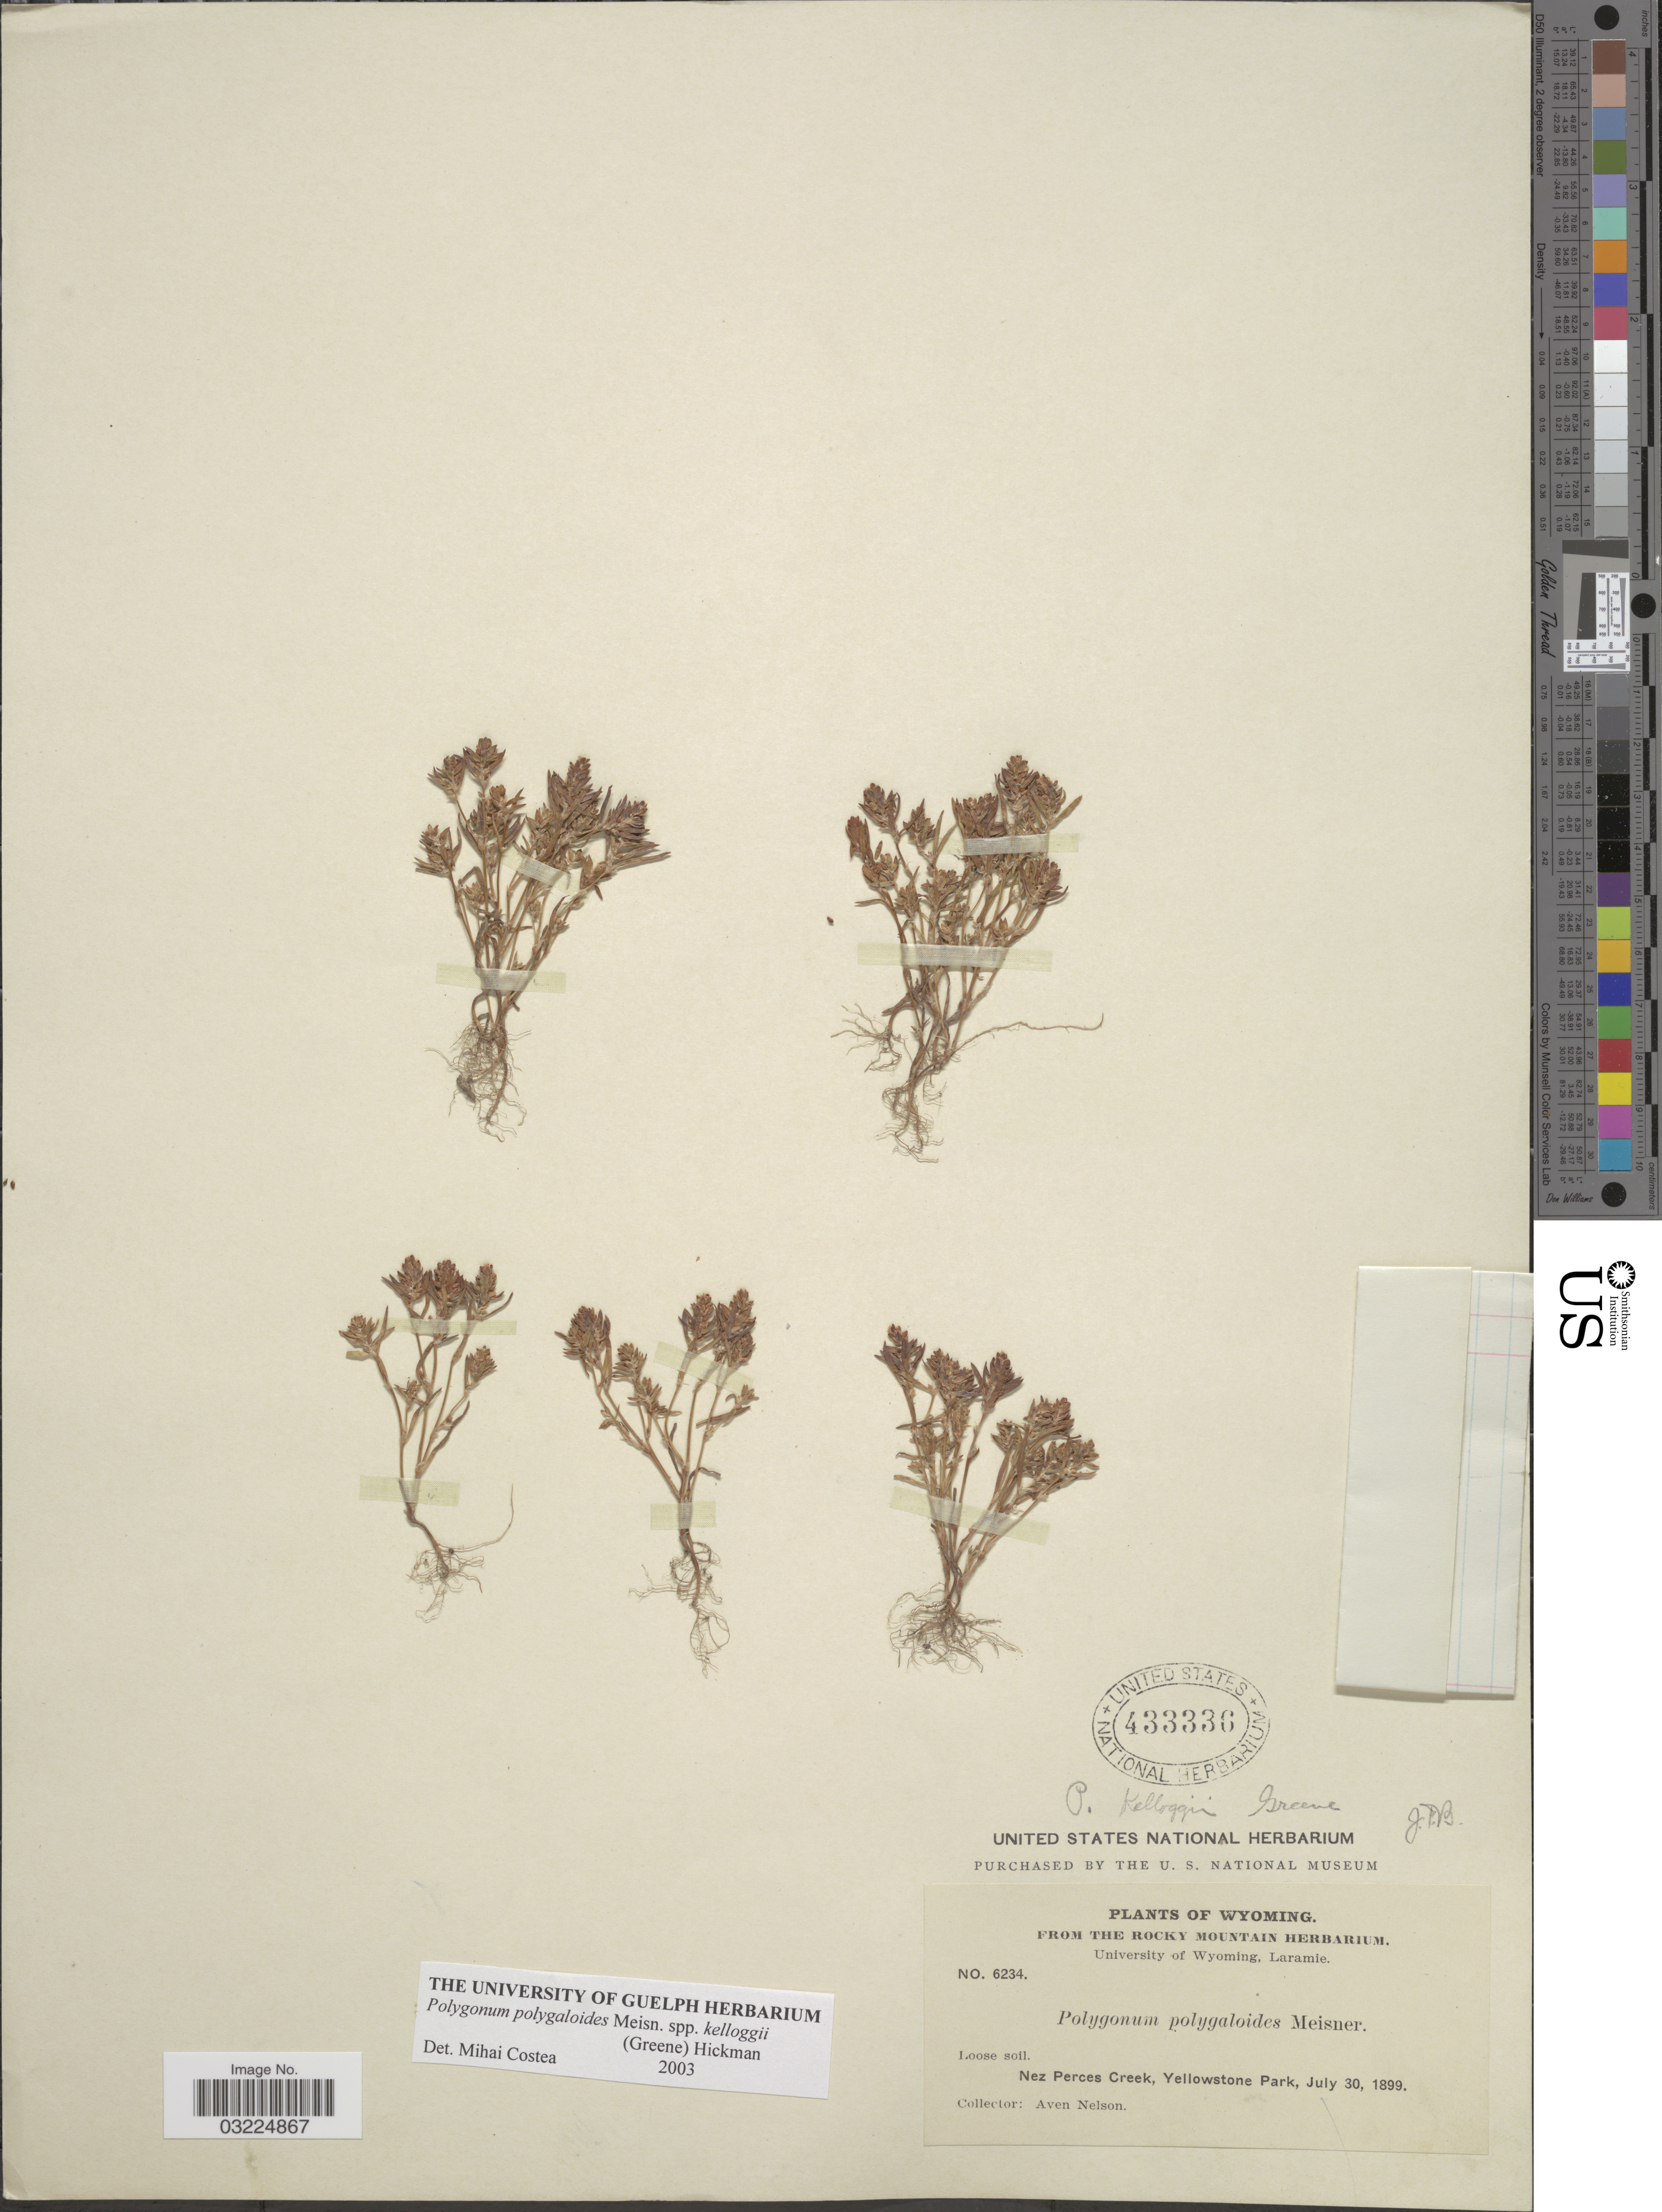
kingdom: Plantae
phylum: Tracheophyta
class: Magnoliopsida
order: Caryophyllales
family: Polygonaceae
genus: Polygonum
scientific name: Polygonum polygaloides subsp. kelloggii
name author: (Greene) Hickman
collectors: A. Nelson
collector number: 6234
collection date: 1899-07-30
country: United States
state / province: Wyoming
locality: Nez Perces Creek, Yellowstone Park.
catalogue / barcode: US 433336